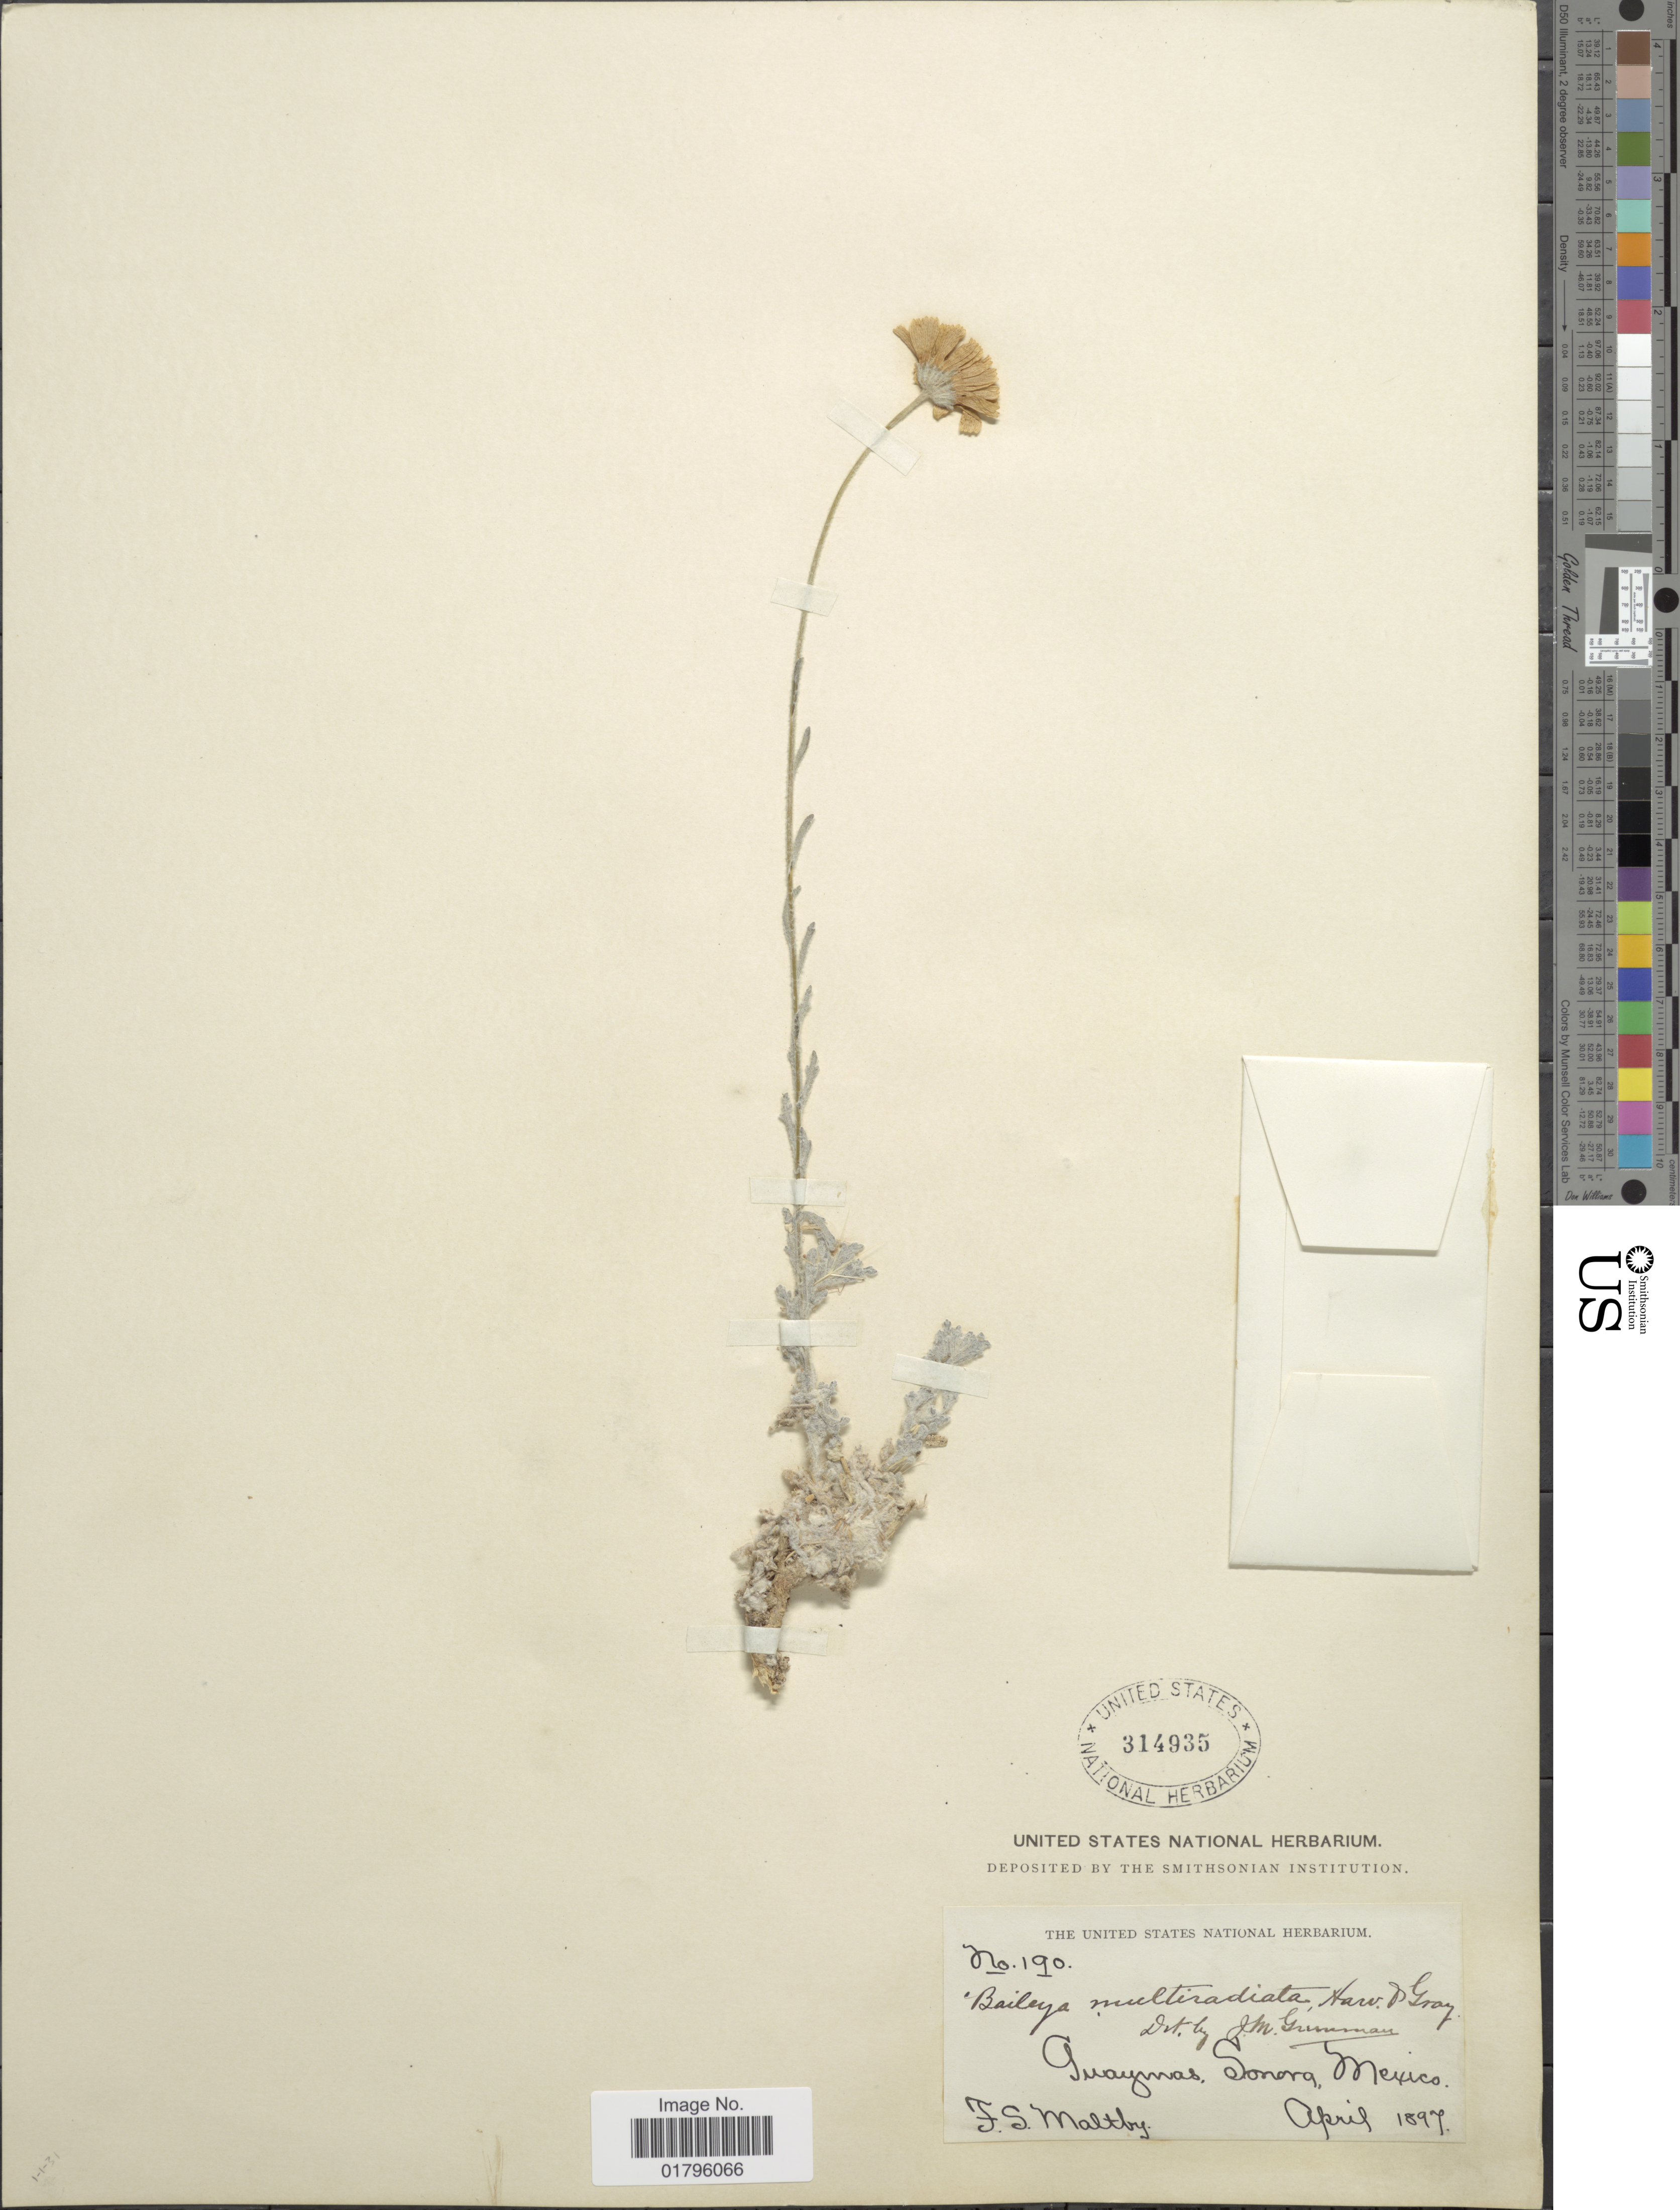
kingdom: Plantae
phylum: Tracheophyta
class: Magnoliopsida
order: Asterales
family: Asteraceae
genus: Baileya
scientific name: Baileya multiradiata var. thurberi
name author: (Rydb.) Kittell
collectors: F. S. Maltby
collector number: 190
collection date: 1897-04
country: Mexico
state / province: Sonora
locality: Guaymas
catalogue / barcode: US 314935